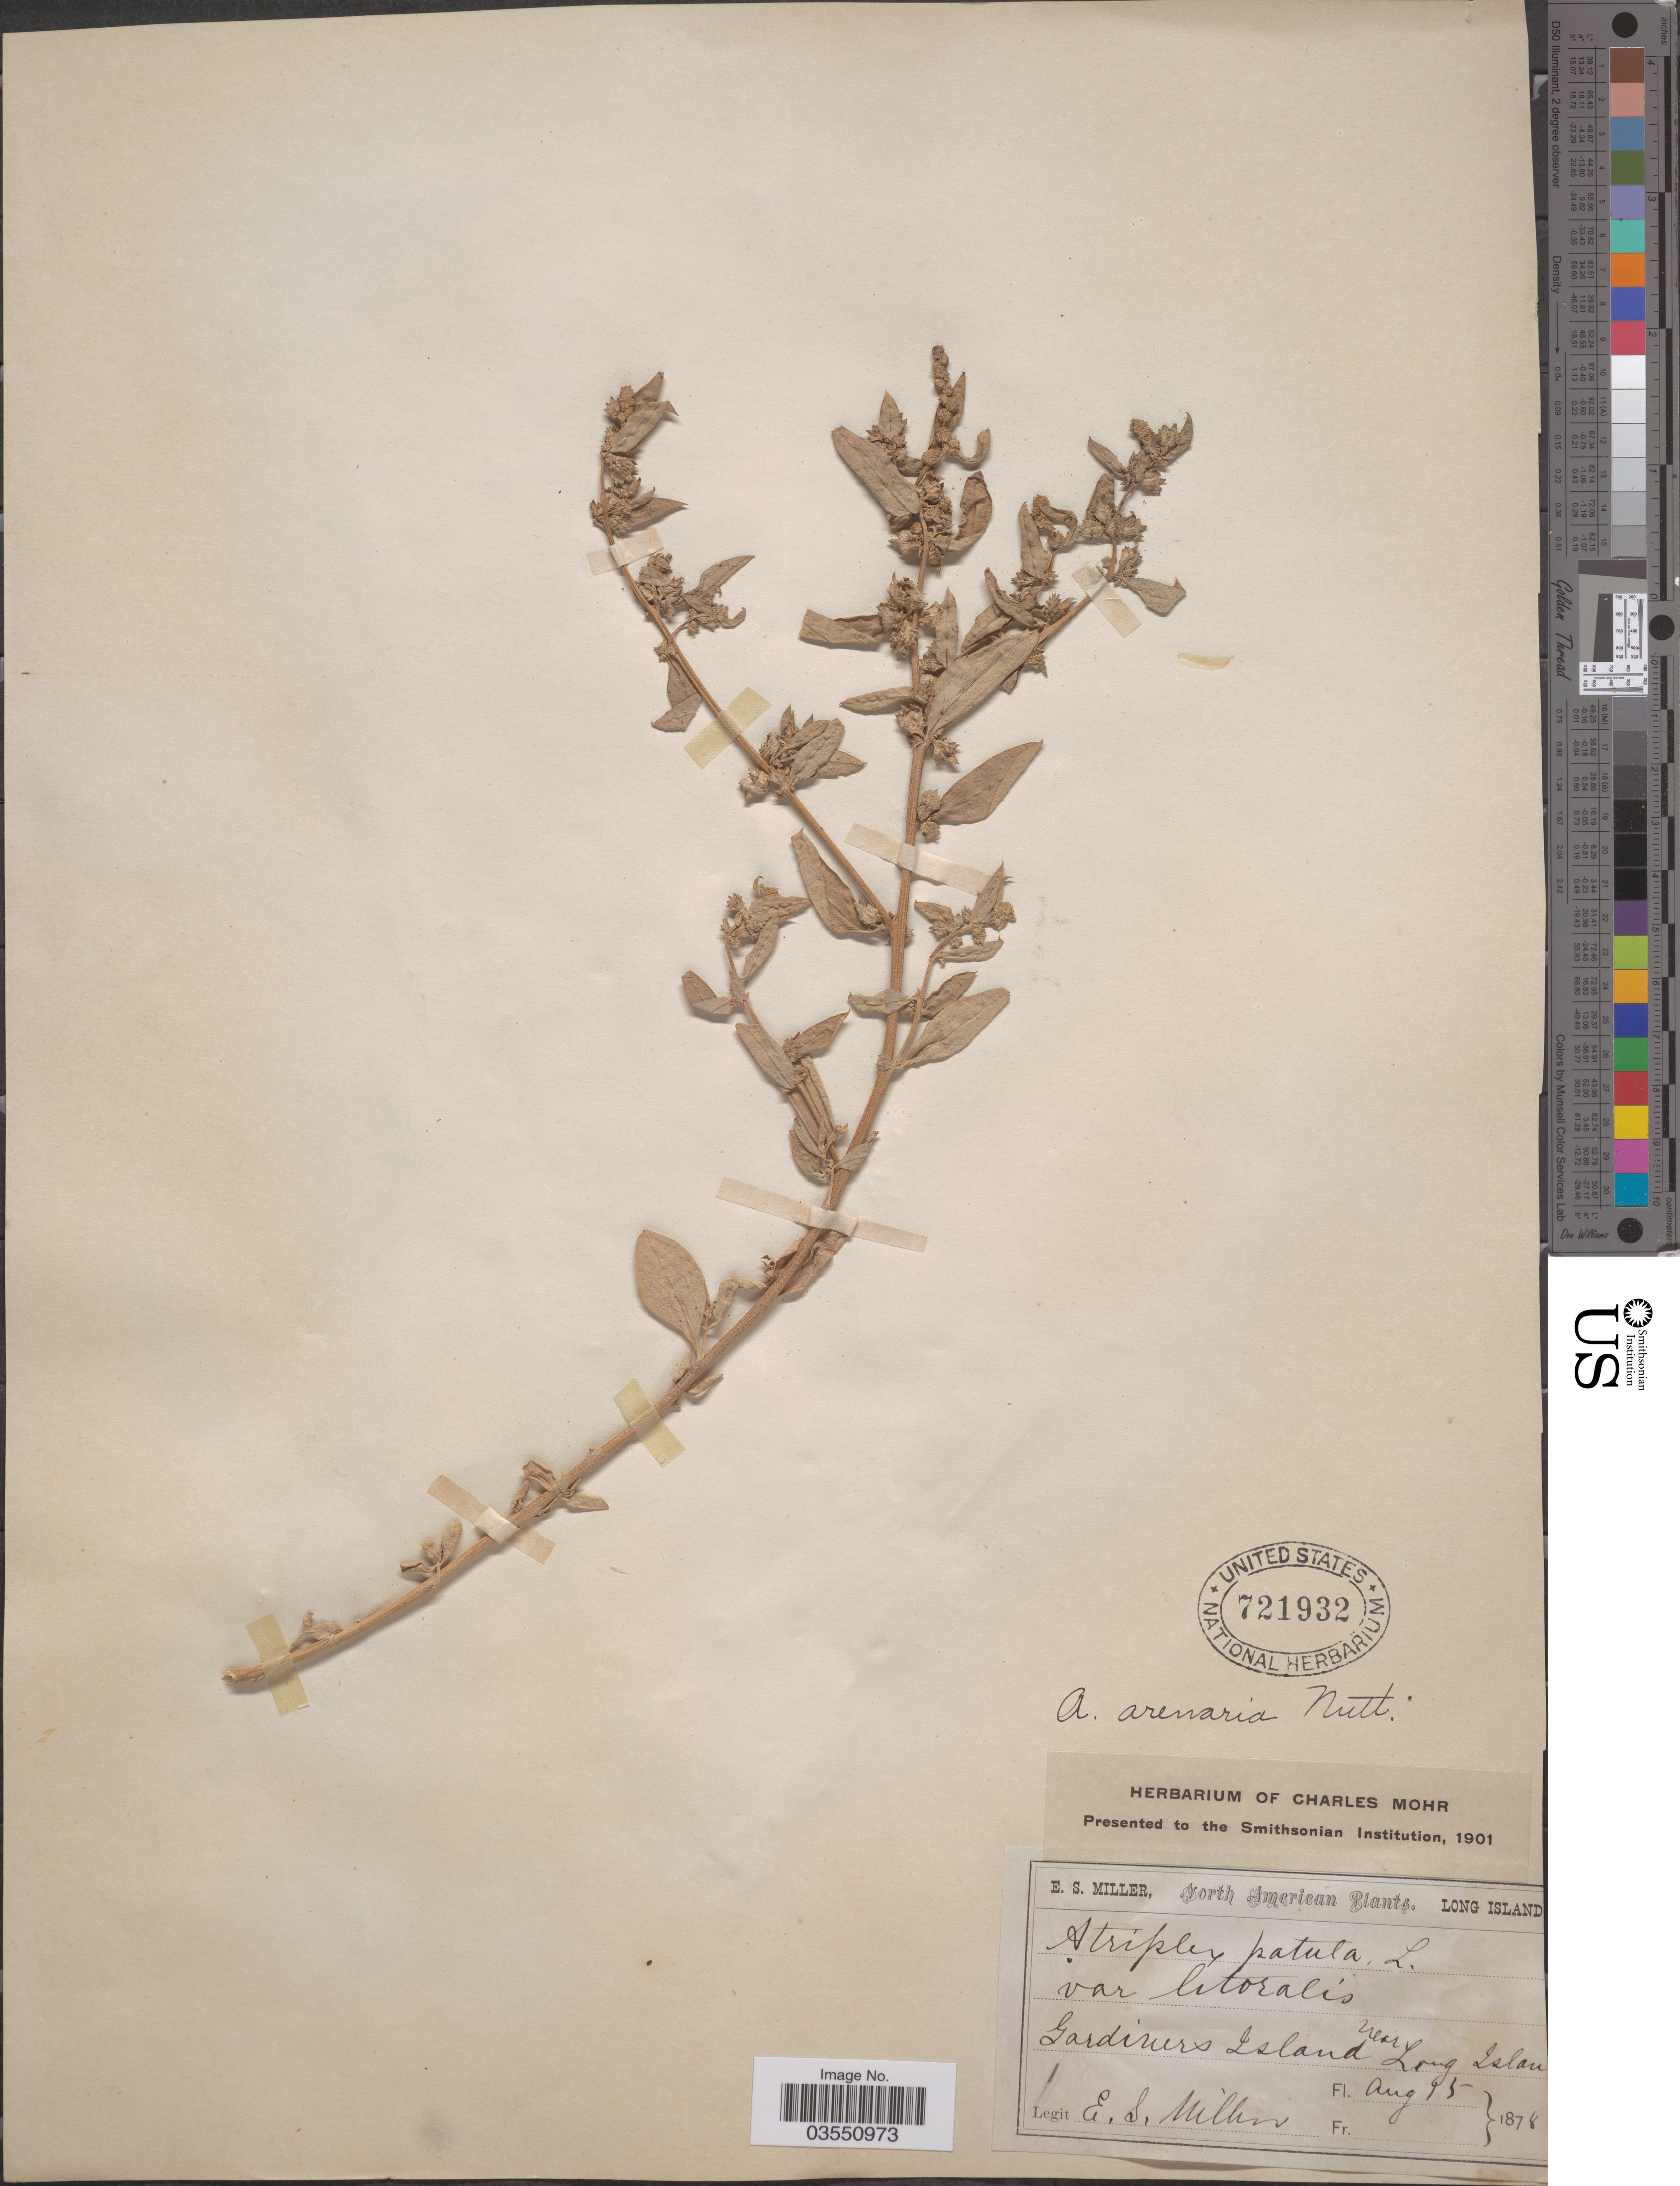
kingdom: Plantae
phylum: Tracheophyta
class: Magnoliopsida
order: Caryophyllales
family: Amaranthaceae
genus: Atriplex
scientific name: Atriplex arenaria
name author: Nutt.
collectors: E. S. Miller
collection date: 1878-08-15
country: United States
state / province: New York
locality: Long Island. Gardiners Island near Long Island.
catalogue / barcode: US 721932